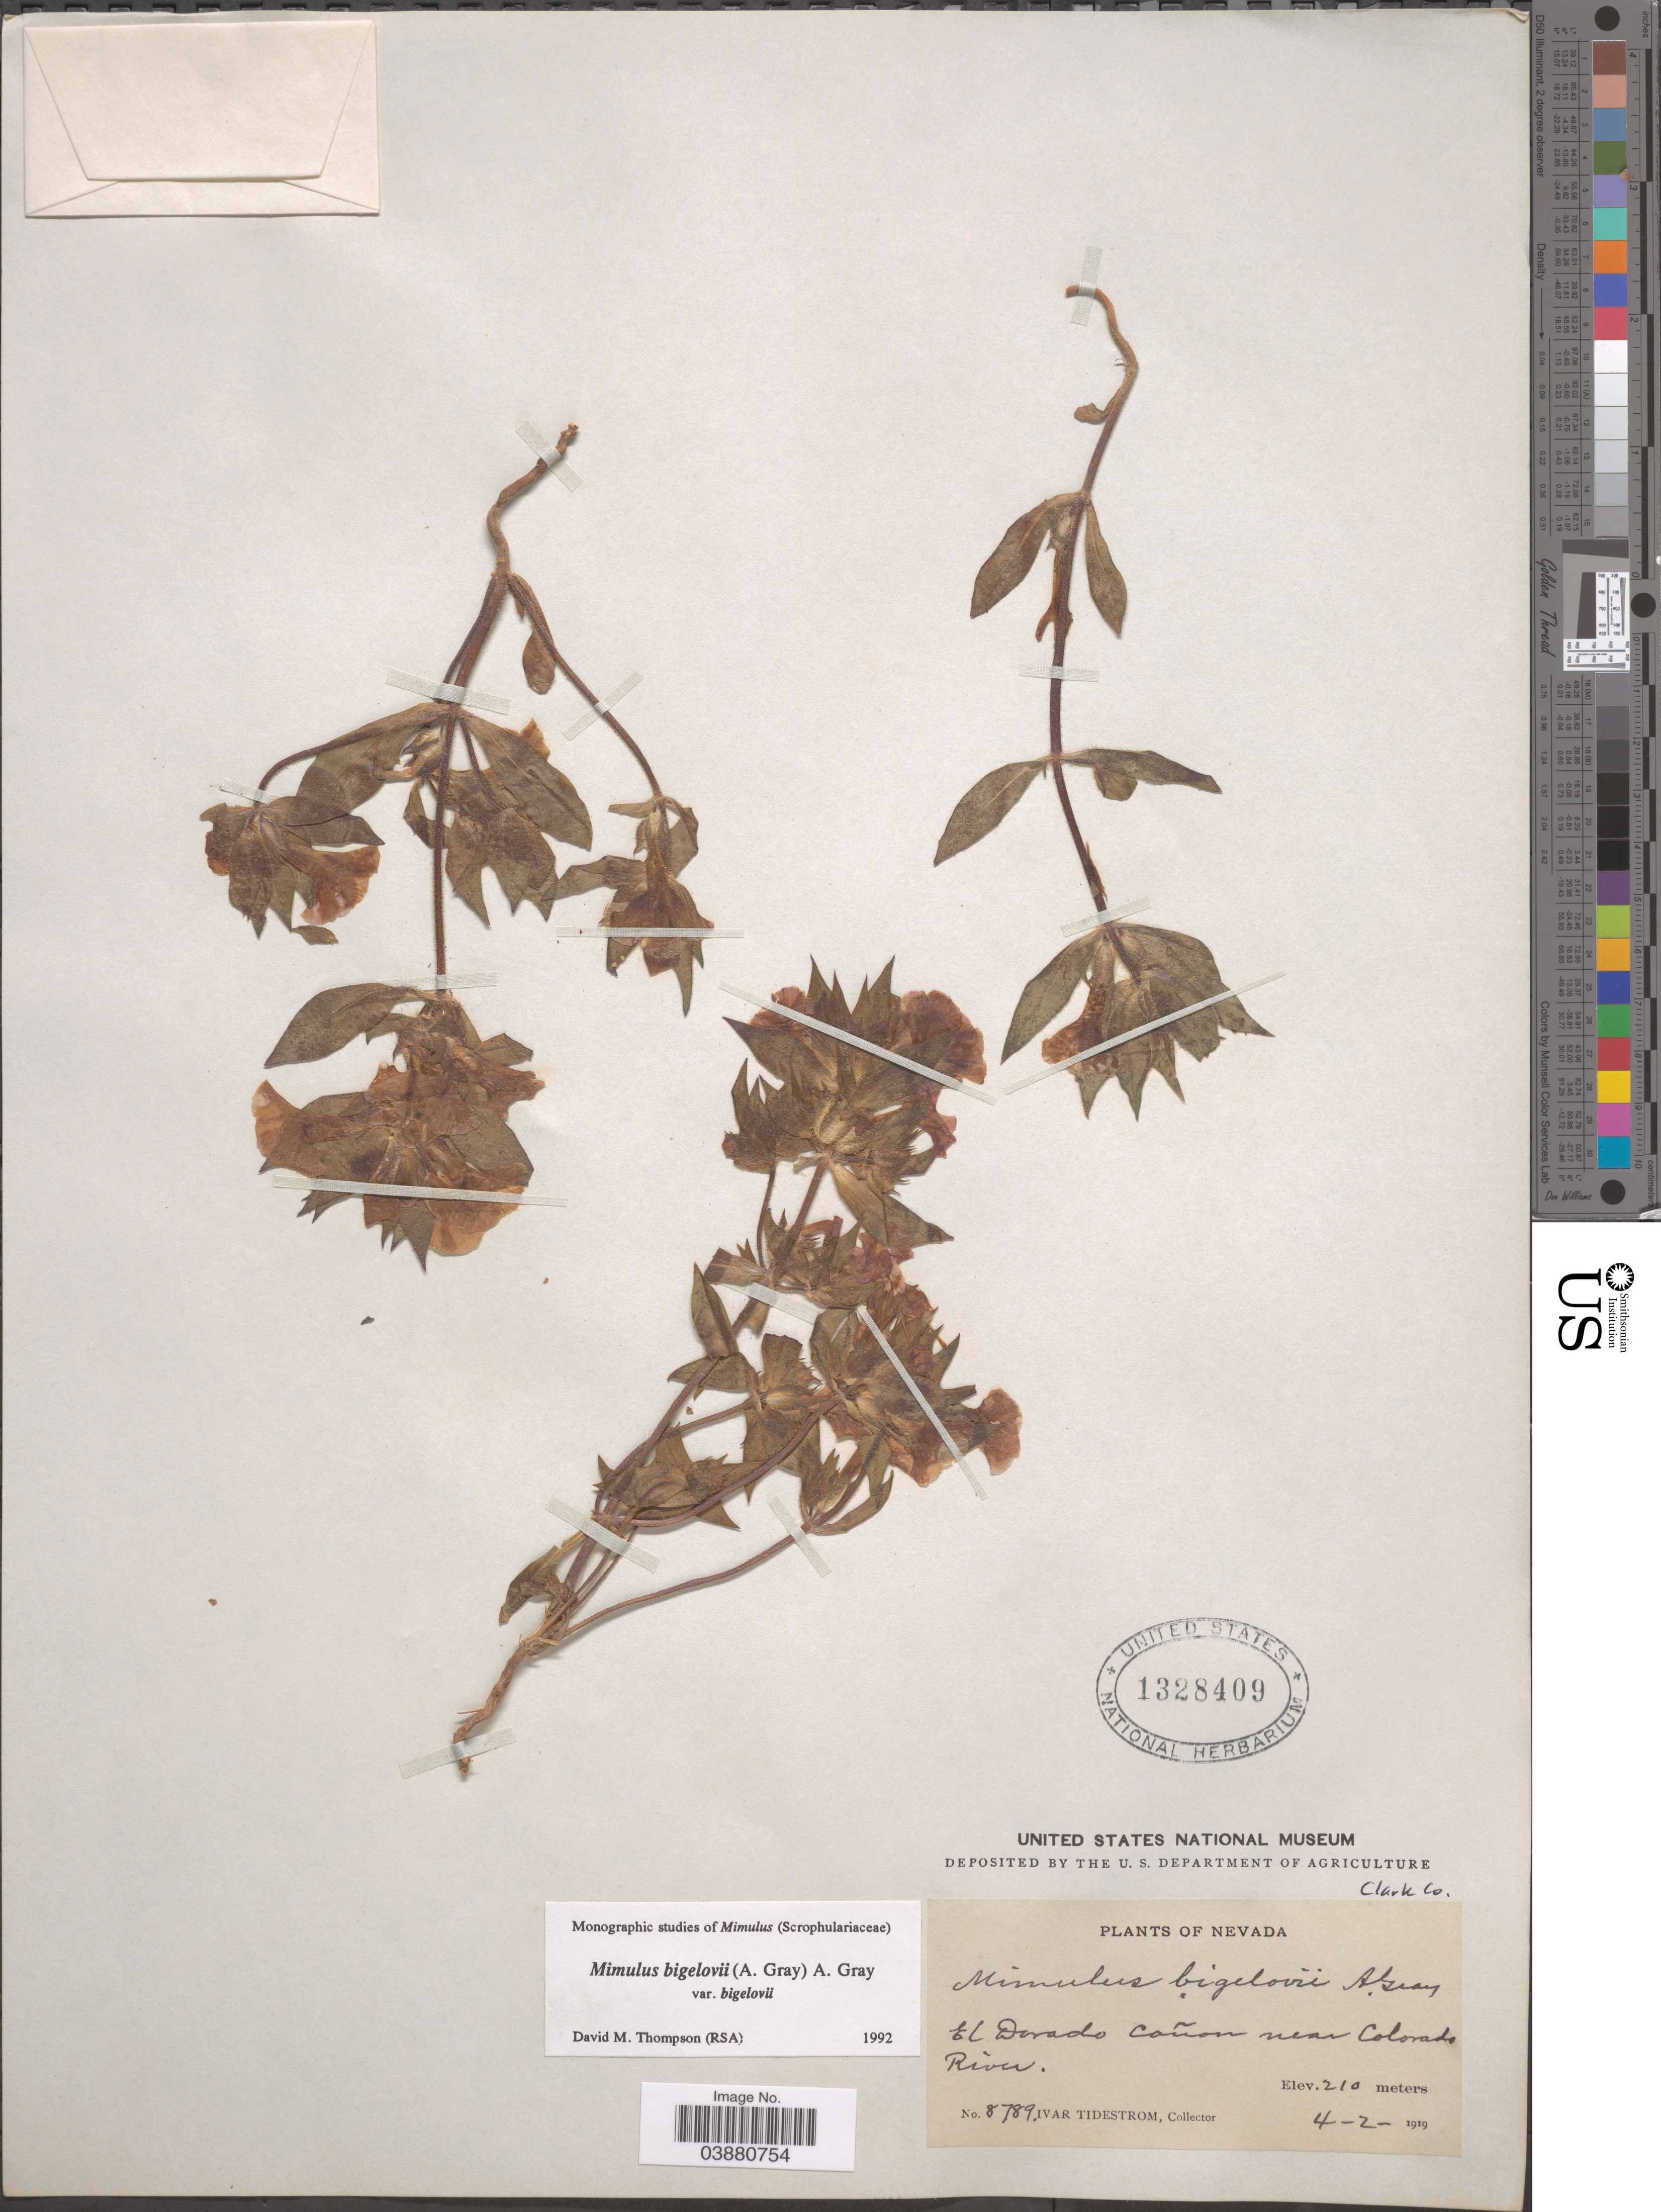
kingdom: Plantae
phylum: Tracheophyta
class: Magnoliopsida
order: Lamiales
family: Phrymaceae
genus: Mimulus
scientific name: Mimulus bigelovii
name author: (A. Gray) G.L. Nesom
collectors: I. F. Tidestrom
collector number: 8789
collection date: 1919-04-02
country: United States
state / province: Nevada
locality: El Dorado Cañon near Colorado River.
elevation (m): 210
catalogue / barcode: US 1328409